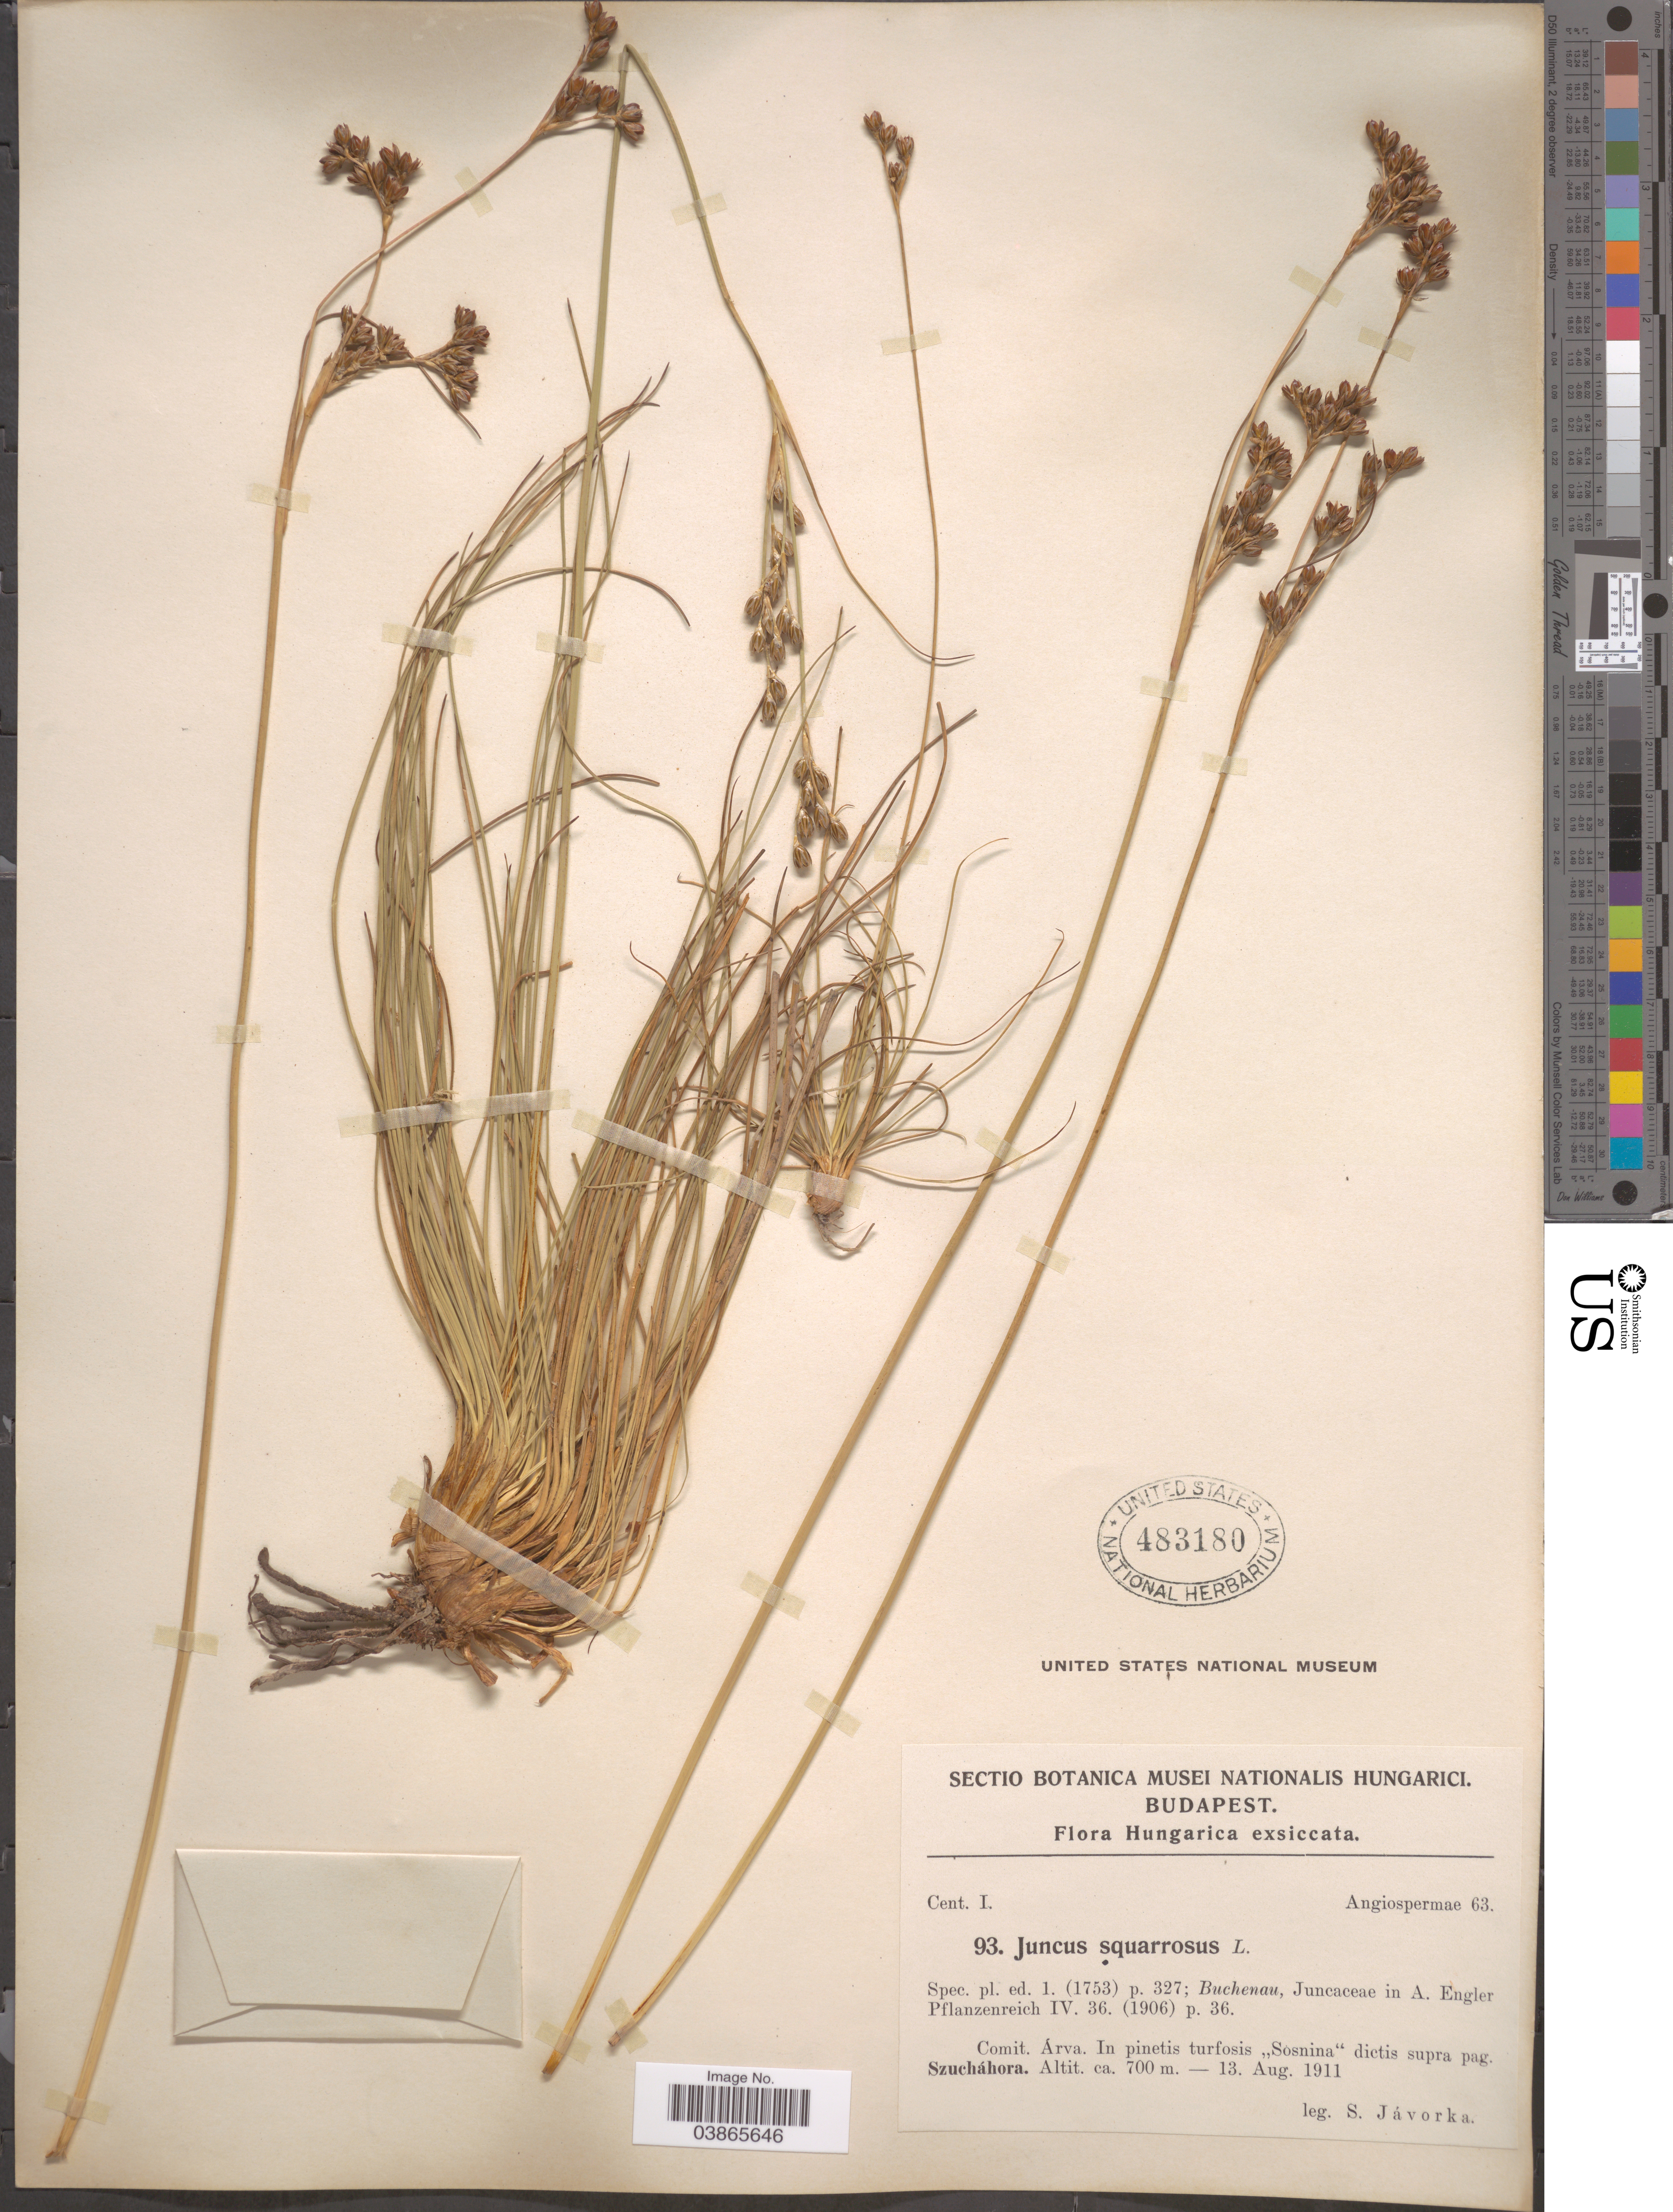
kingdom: Plantae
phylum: Tracheophyta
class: Liliopsida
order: Poales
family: Juncaceae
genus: Juncus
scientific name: Juncus squarrosus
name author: L.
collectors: S. Javorka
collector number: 93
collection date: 1911-08-13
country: Hungary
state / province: Budapest, Capital District of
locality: Comit. Árva. In pinetis turfosis "Ssnina" dictis supra pag. Szucháhora.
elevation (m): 700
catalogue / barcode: US 483180